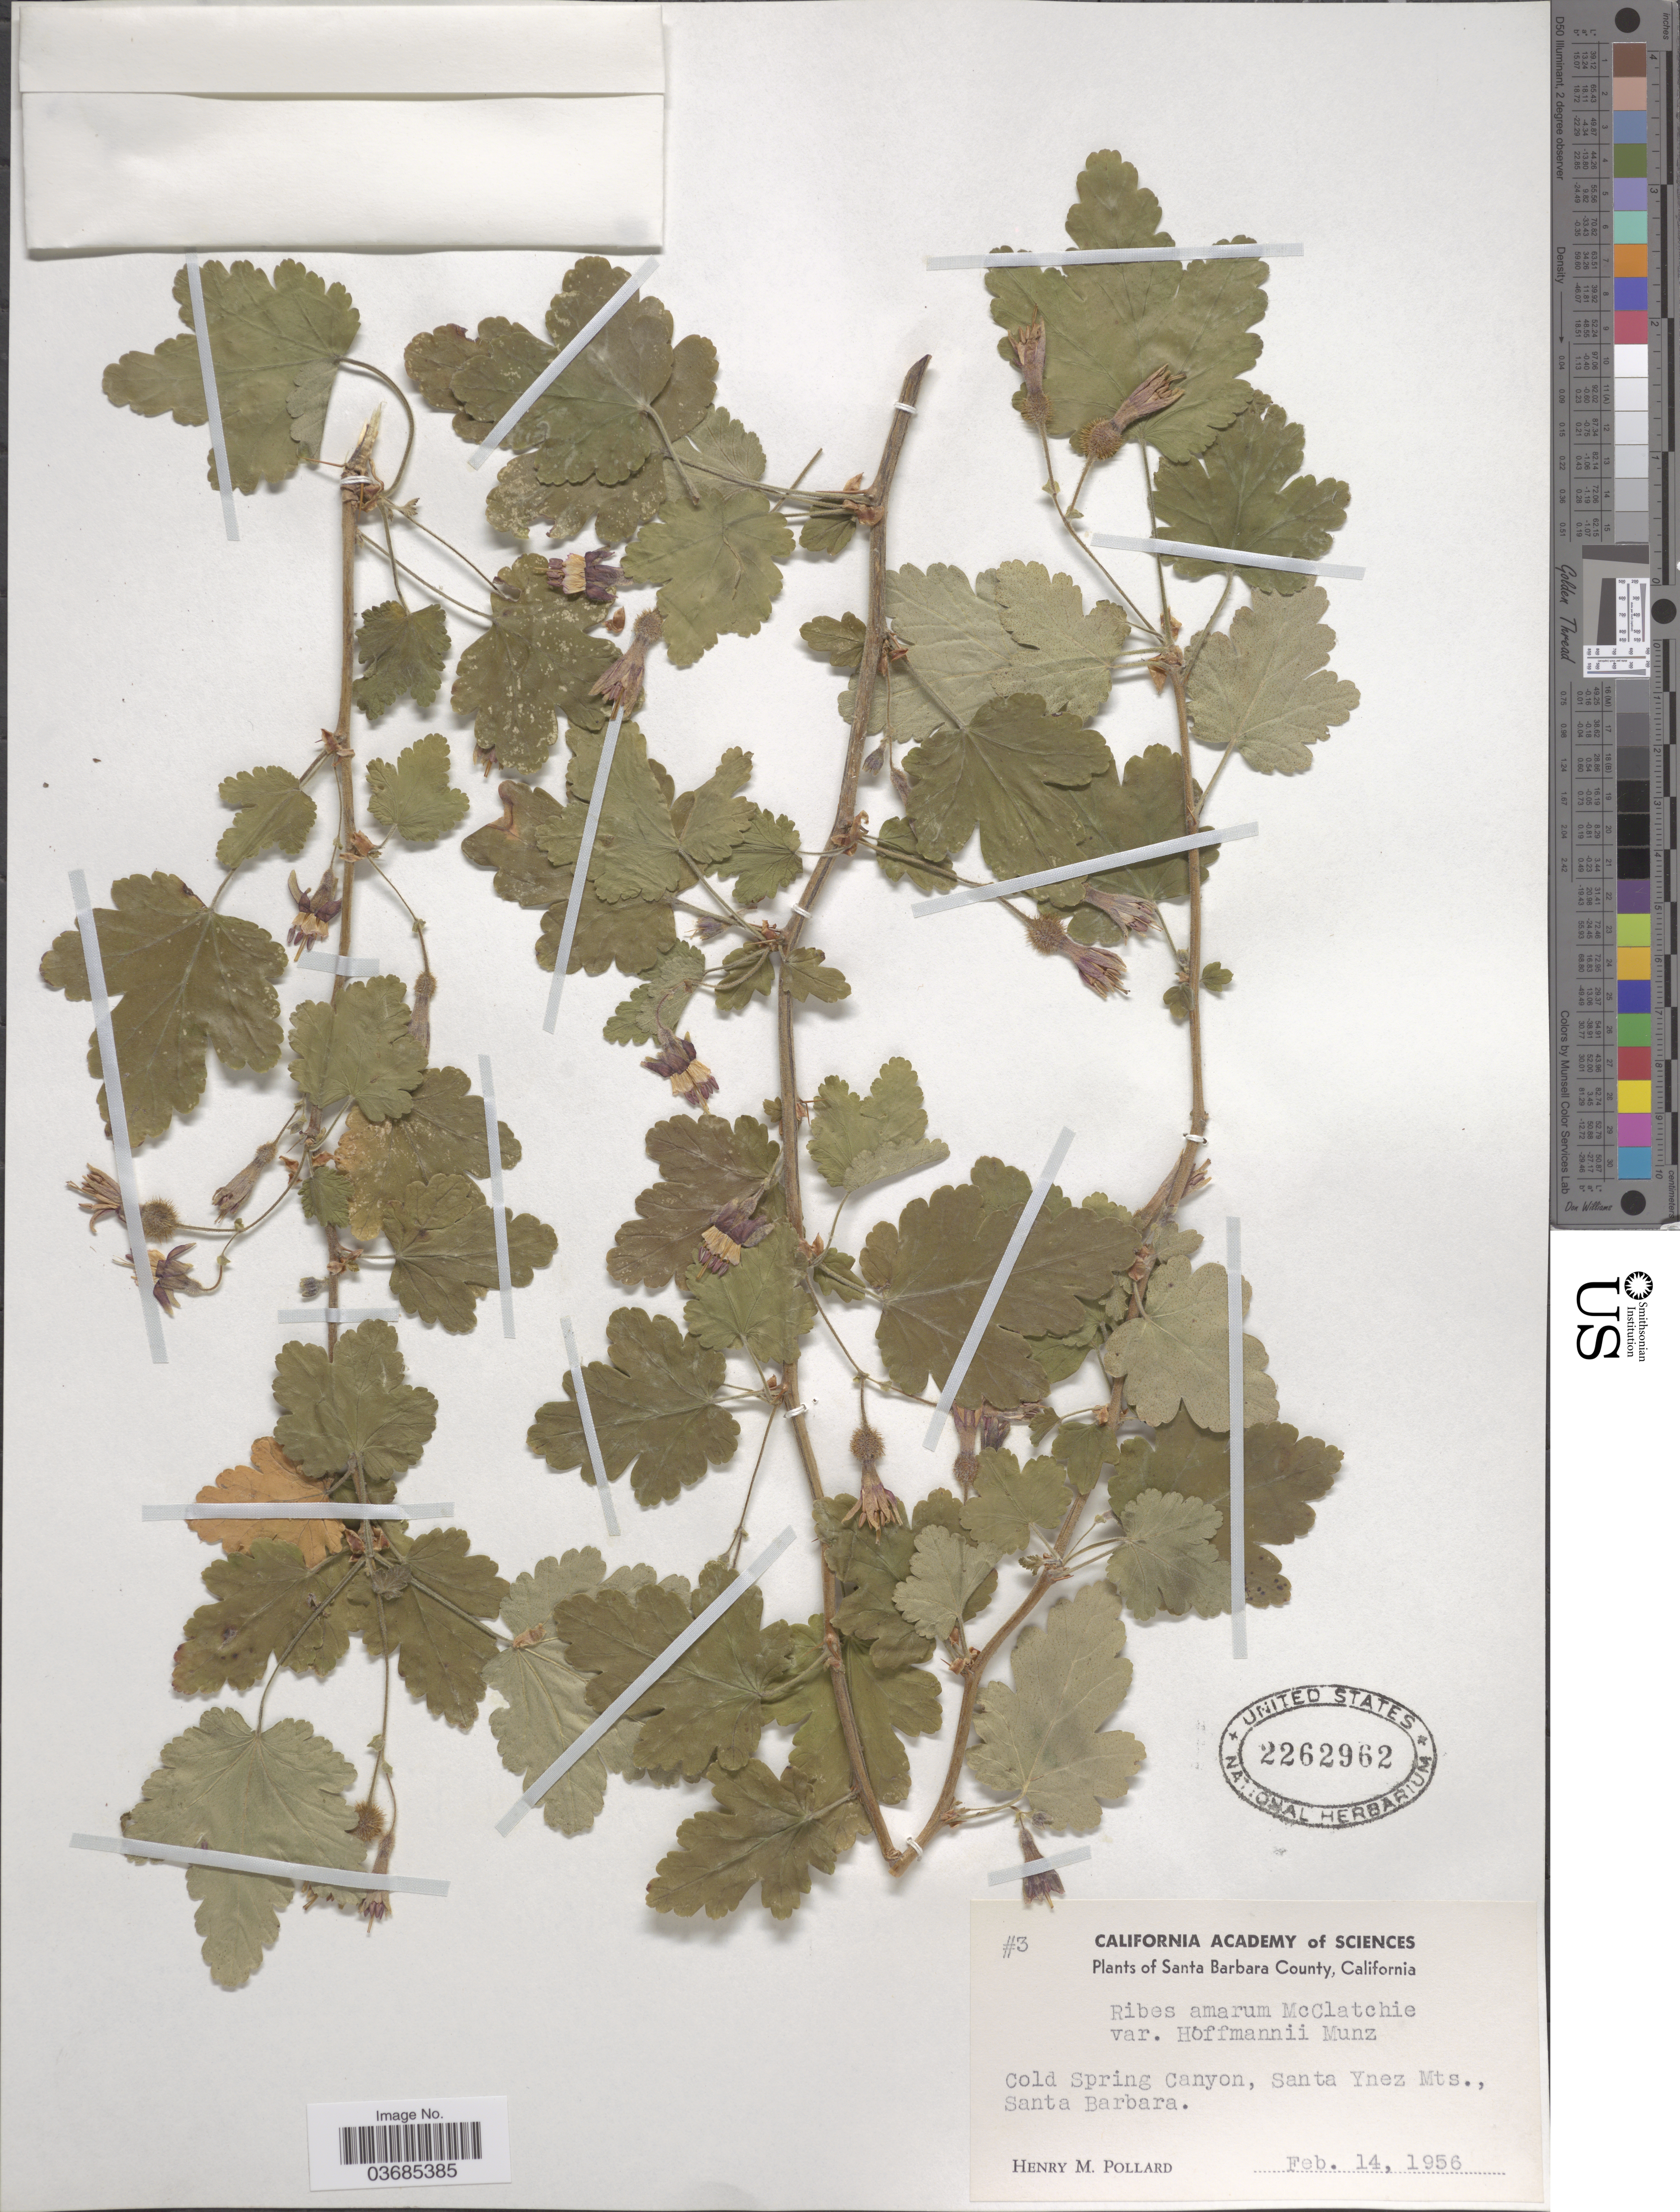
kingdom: Plantae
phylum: Tracheophyta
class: Magnoliopsida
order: Saxifragales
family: Grossulariaceae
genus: Ribes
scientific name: Ribes amarum var. hoffmannii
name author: Munz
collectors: H. M. Pollard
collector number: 3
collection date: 1956-02-14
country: United States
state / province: California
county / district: Santa Barbara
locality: Santa Barbara County. Cold Spring Canyon, Santa Ynez Mts., Santa Barbara.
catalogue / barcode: US 2262962